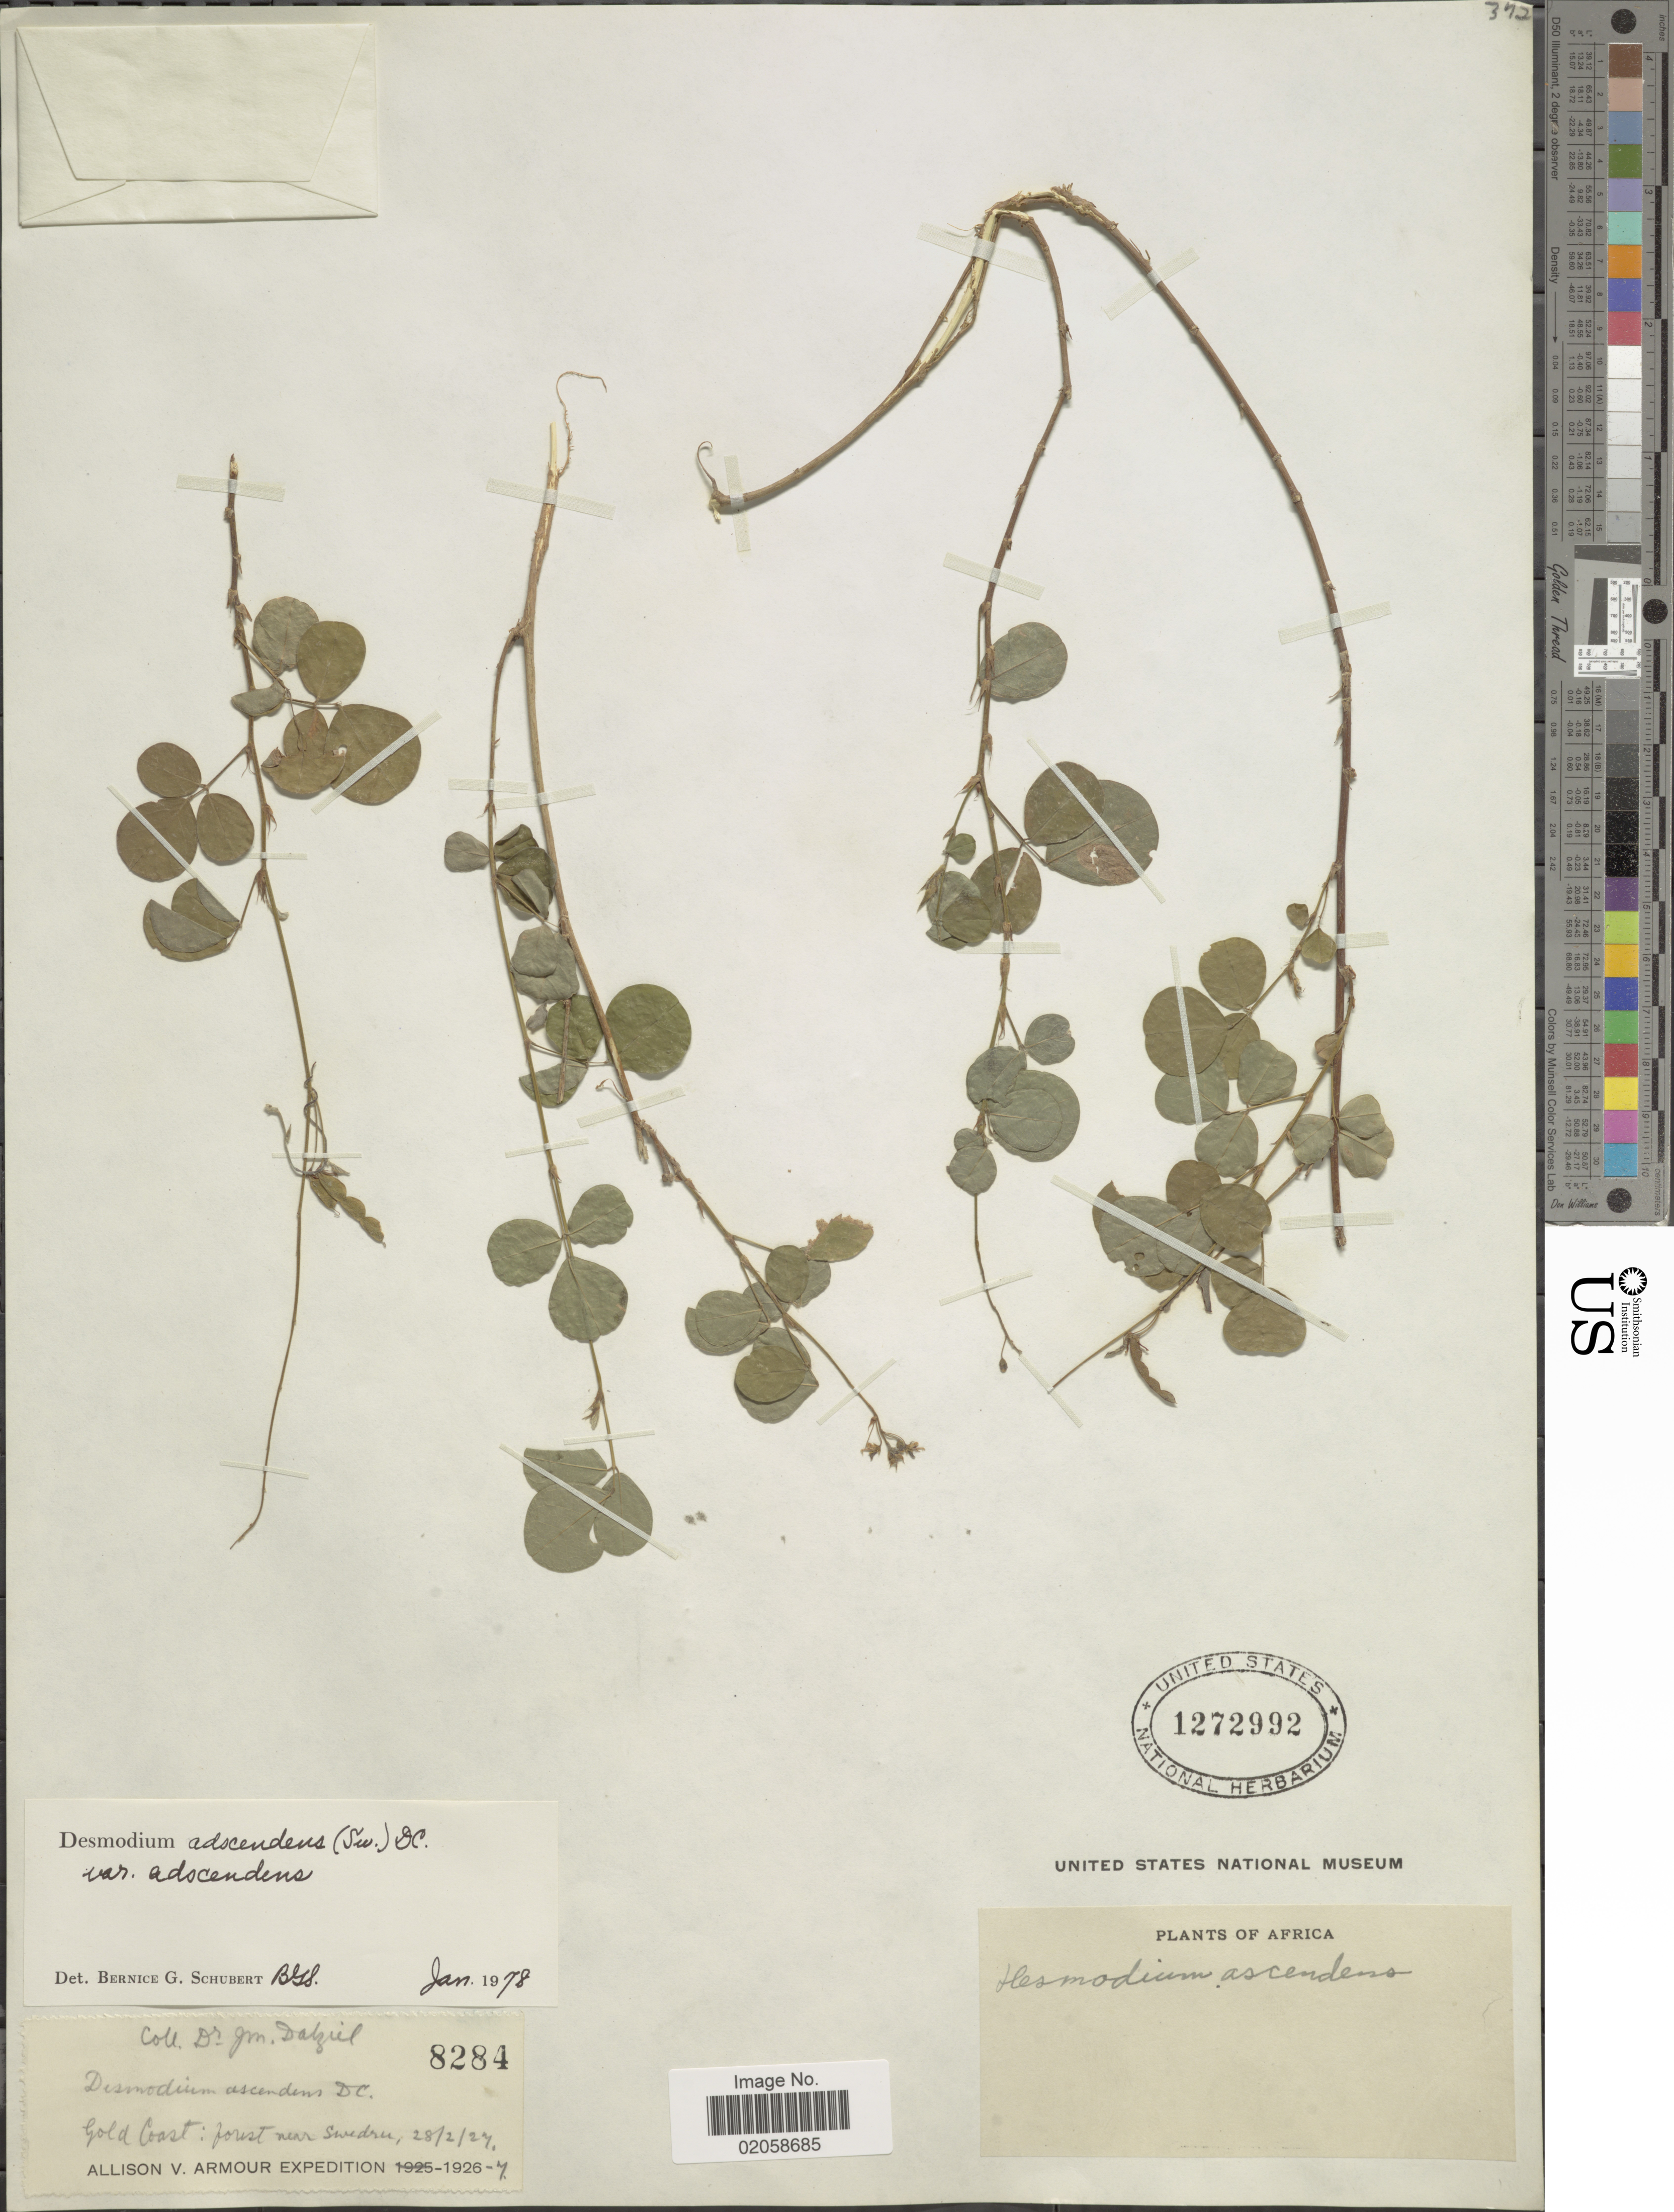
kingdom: Plantae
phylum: Tracheophyta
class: Magnoliopsida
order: Fabales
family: Fabaceae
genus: Grona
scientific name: Grona adscendens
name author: (Sw.) H. Ohashi & K. Ohashi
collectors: J. Dalziel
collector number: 8284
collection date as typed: Transcribed d/m/y: 28/2/24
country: Ghana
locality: Gold Coast: forest near Swedru.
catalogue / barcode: US 1272992